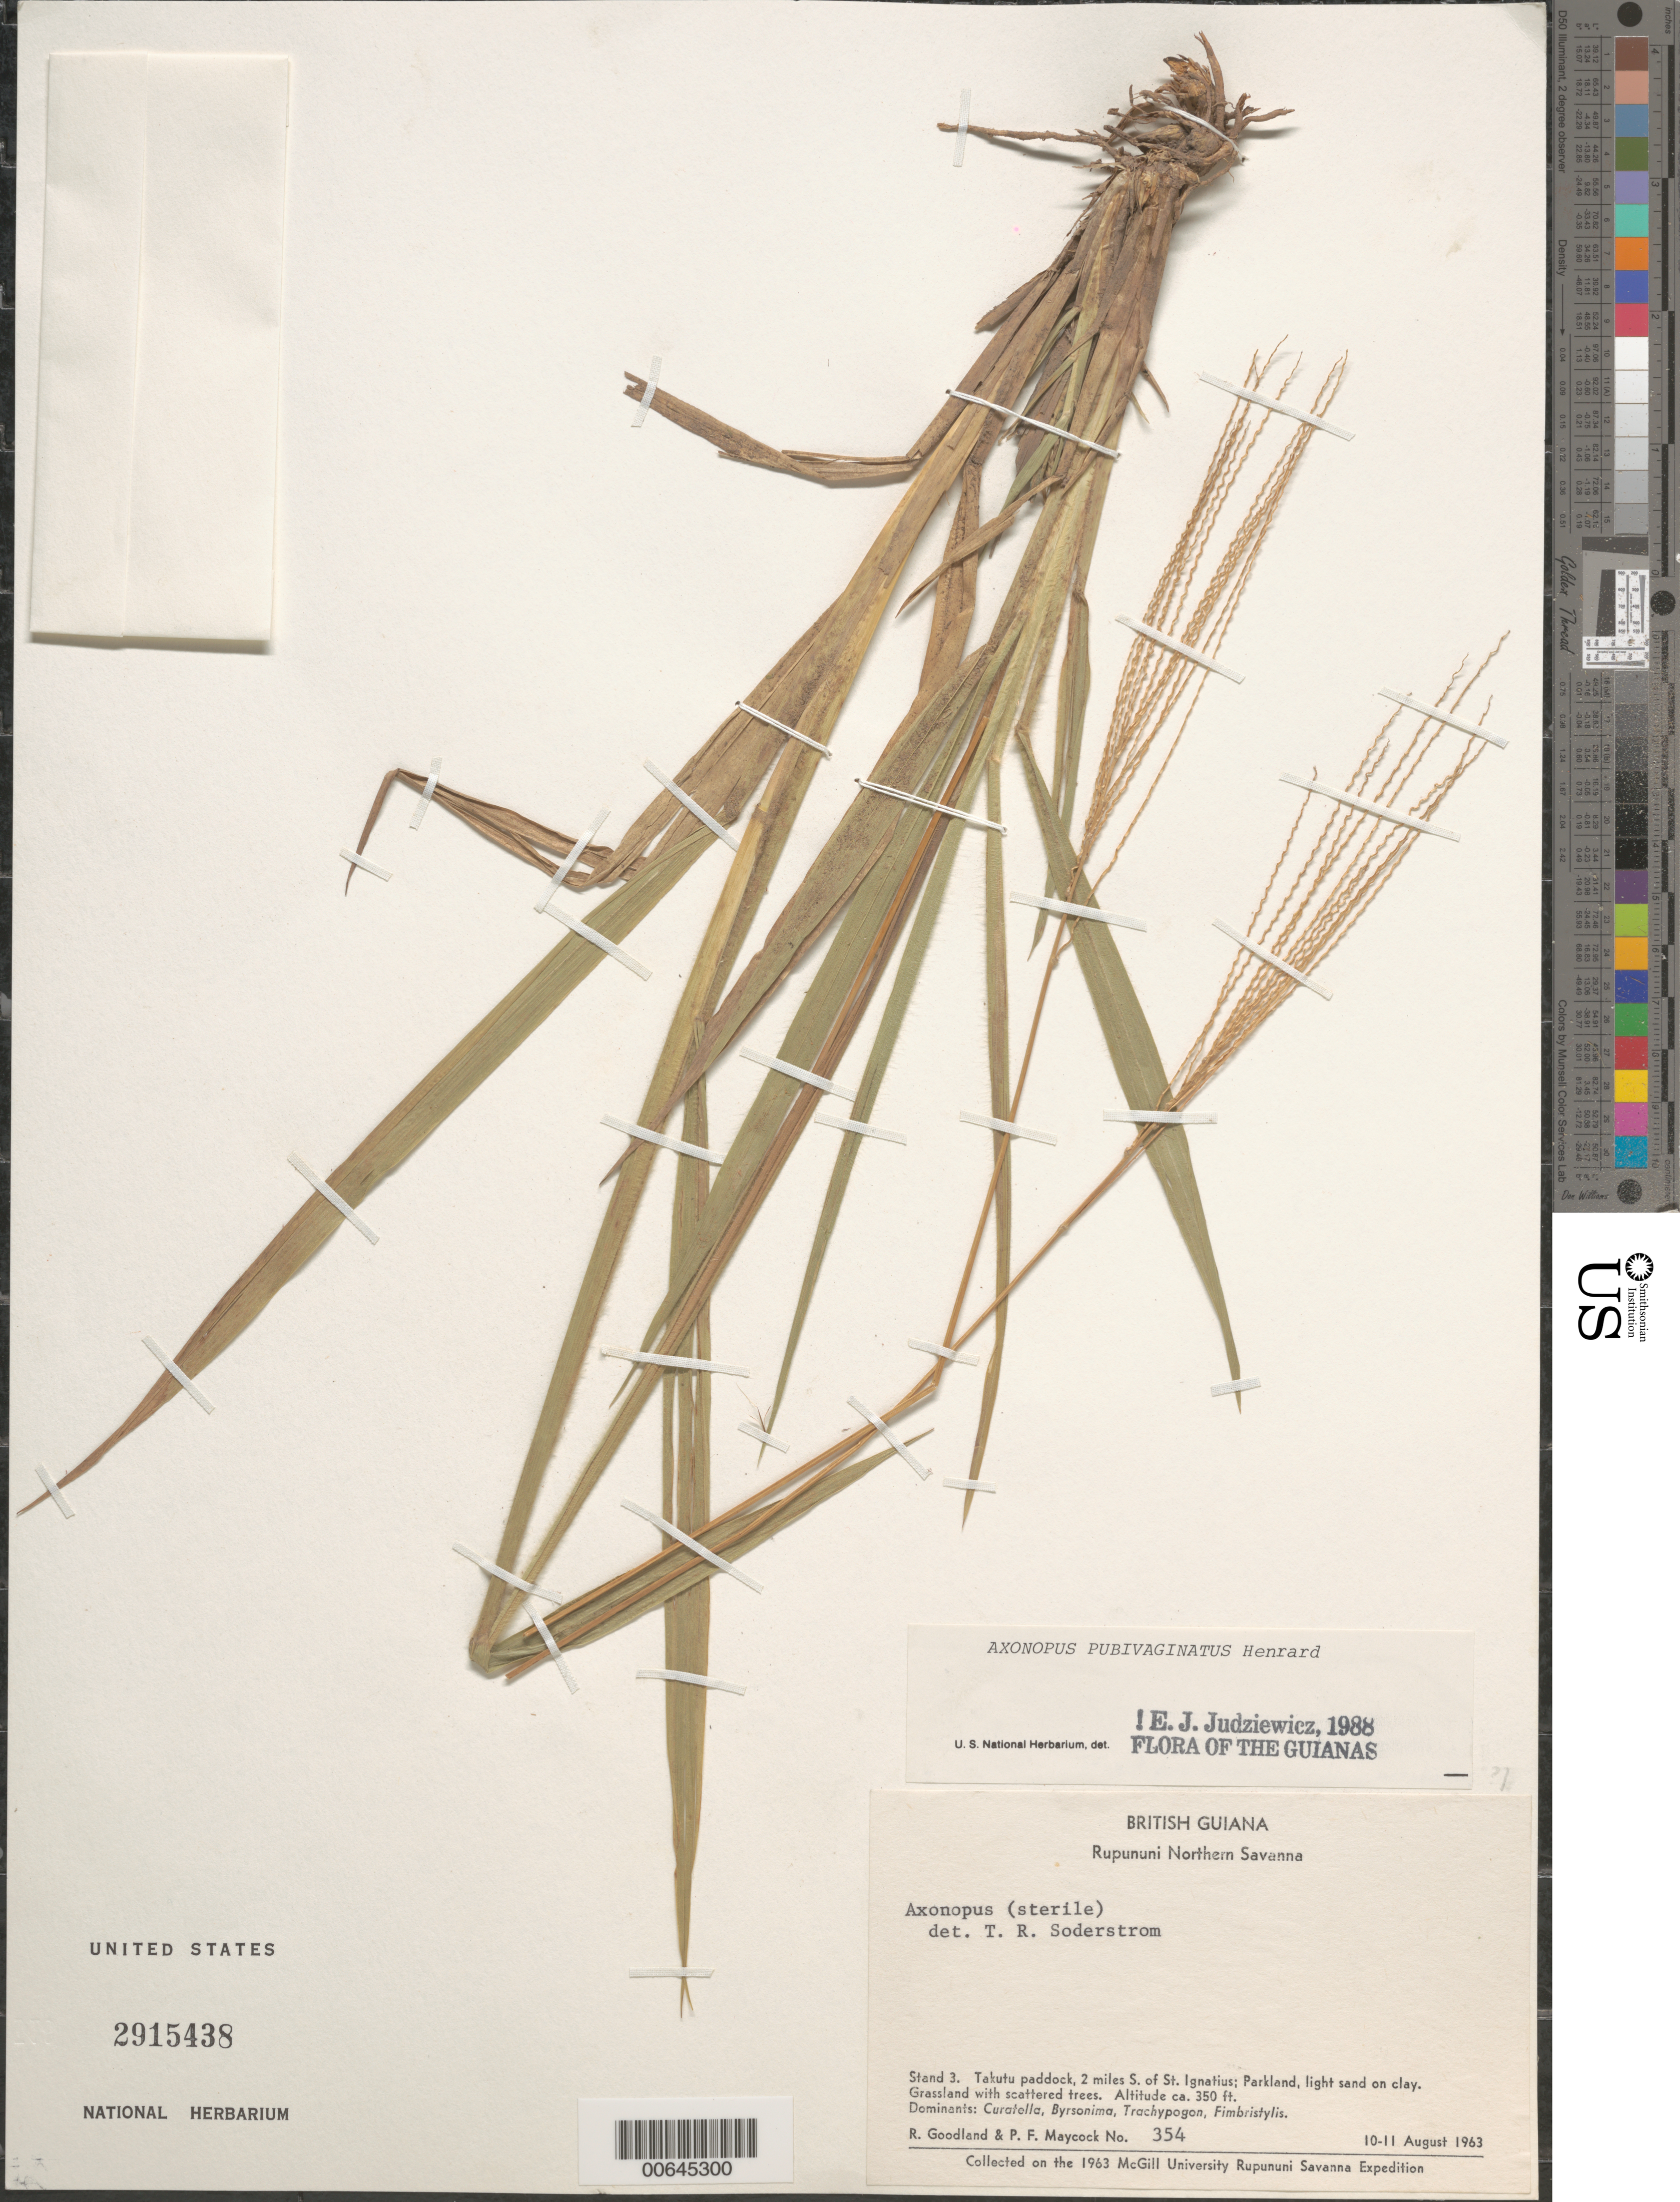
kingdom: Plantae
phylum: Tracheophyta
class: Liliopsida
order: Poales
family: Poaceae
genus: Axonopus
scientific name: Axonopus pubivaginatus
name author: Henr.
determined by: Judziewicz, E. J.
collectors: R. Goodland & P. Maycock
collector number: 354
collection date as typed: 10-Aug-63 to 11-Aug-63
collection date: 1963-08-10/1963-08-11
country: Guyana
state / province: U. Takutu-U. Essequibo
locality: Rupununi Northern Savanna, St. Ignatius, 2 mi. S of; near Takutu; Takutu paddock, Parkland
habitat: Light sand on clay. Grassland with scattered trees. Dominants: Curatella, Byrsonima, Trachypogon, Fimbristylis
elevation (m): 107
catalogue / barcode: US 2915438